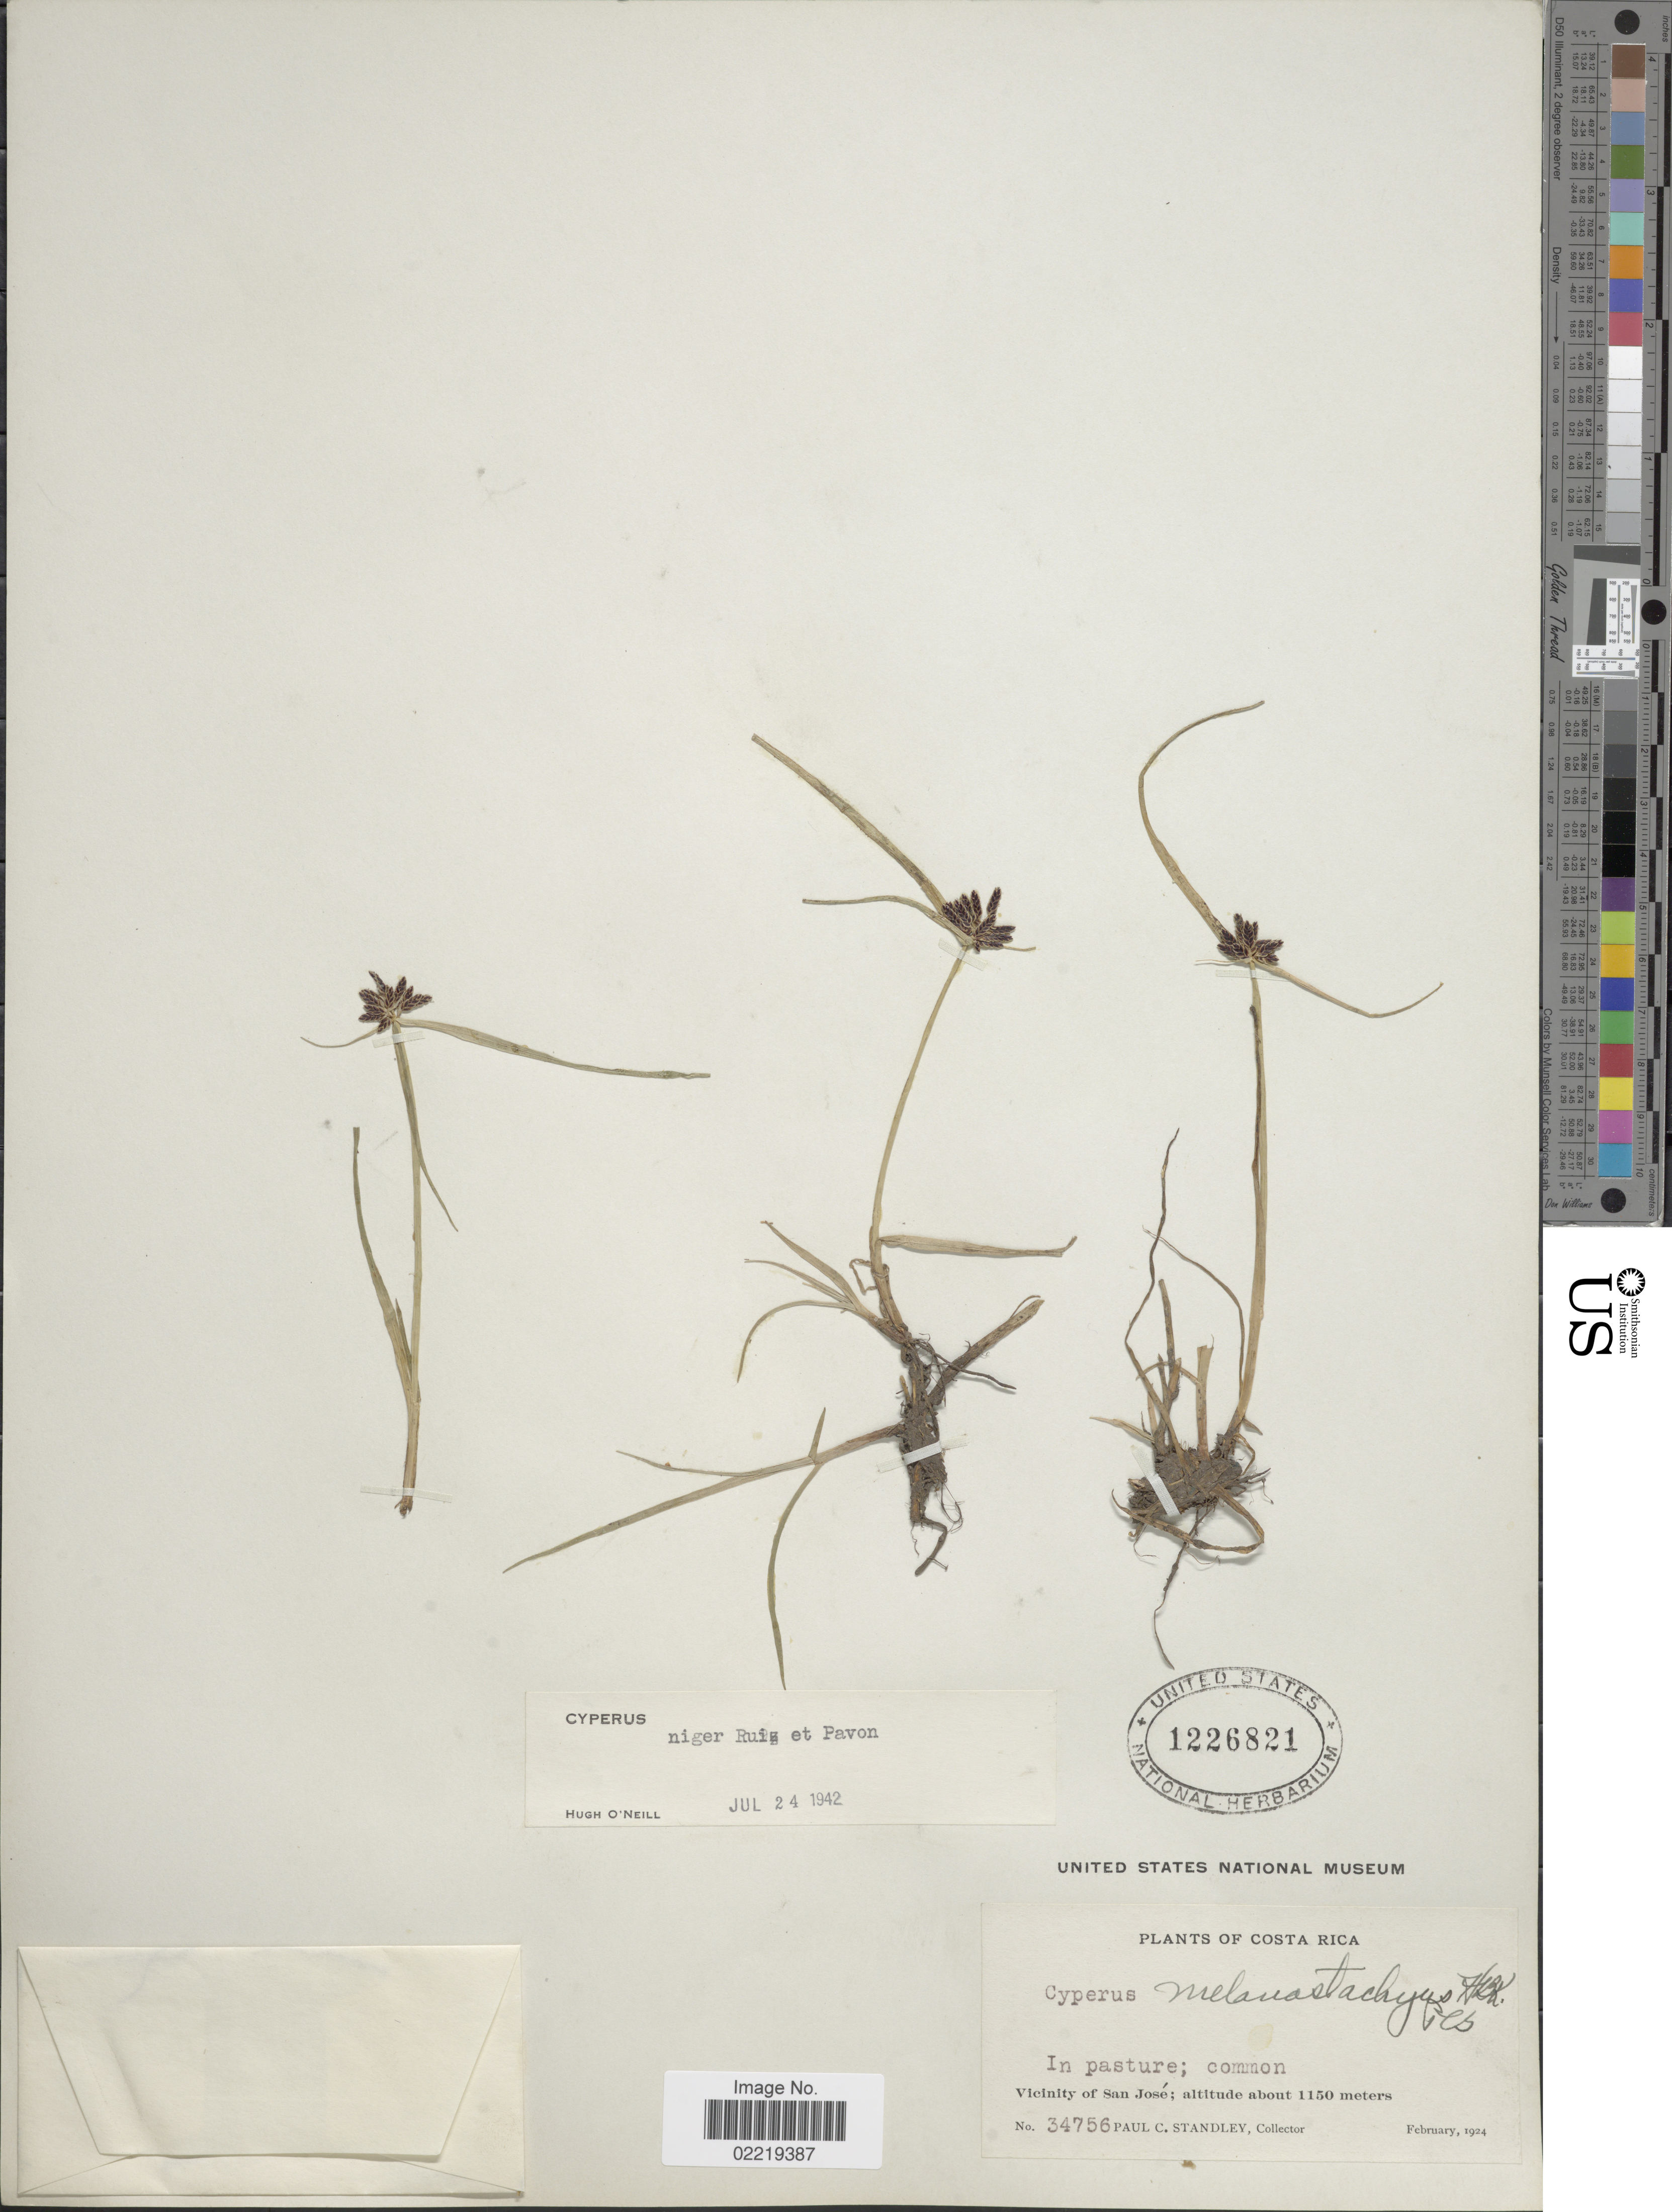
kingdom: Plantae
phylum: Tracheophyta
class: Liliopsida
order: Poales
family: Cyperaceae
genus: Cyperus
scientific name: Cyperus niger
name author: Ruiz & Pav.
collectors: P. C. Standley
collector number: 34756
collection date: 1924-02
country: Costa Rica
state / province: San José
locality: Vicinity of San Jose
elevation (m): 1150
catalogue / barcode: US 1226821